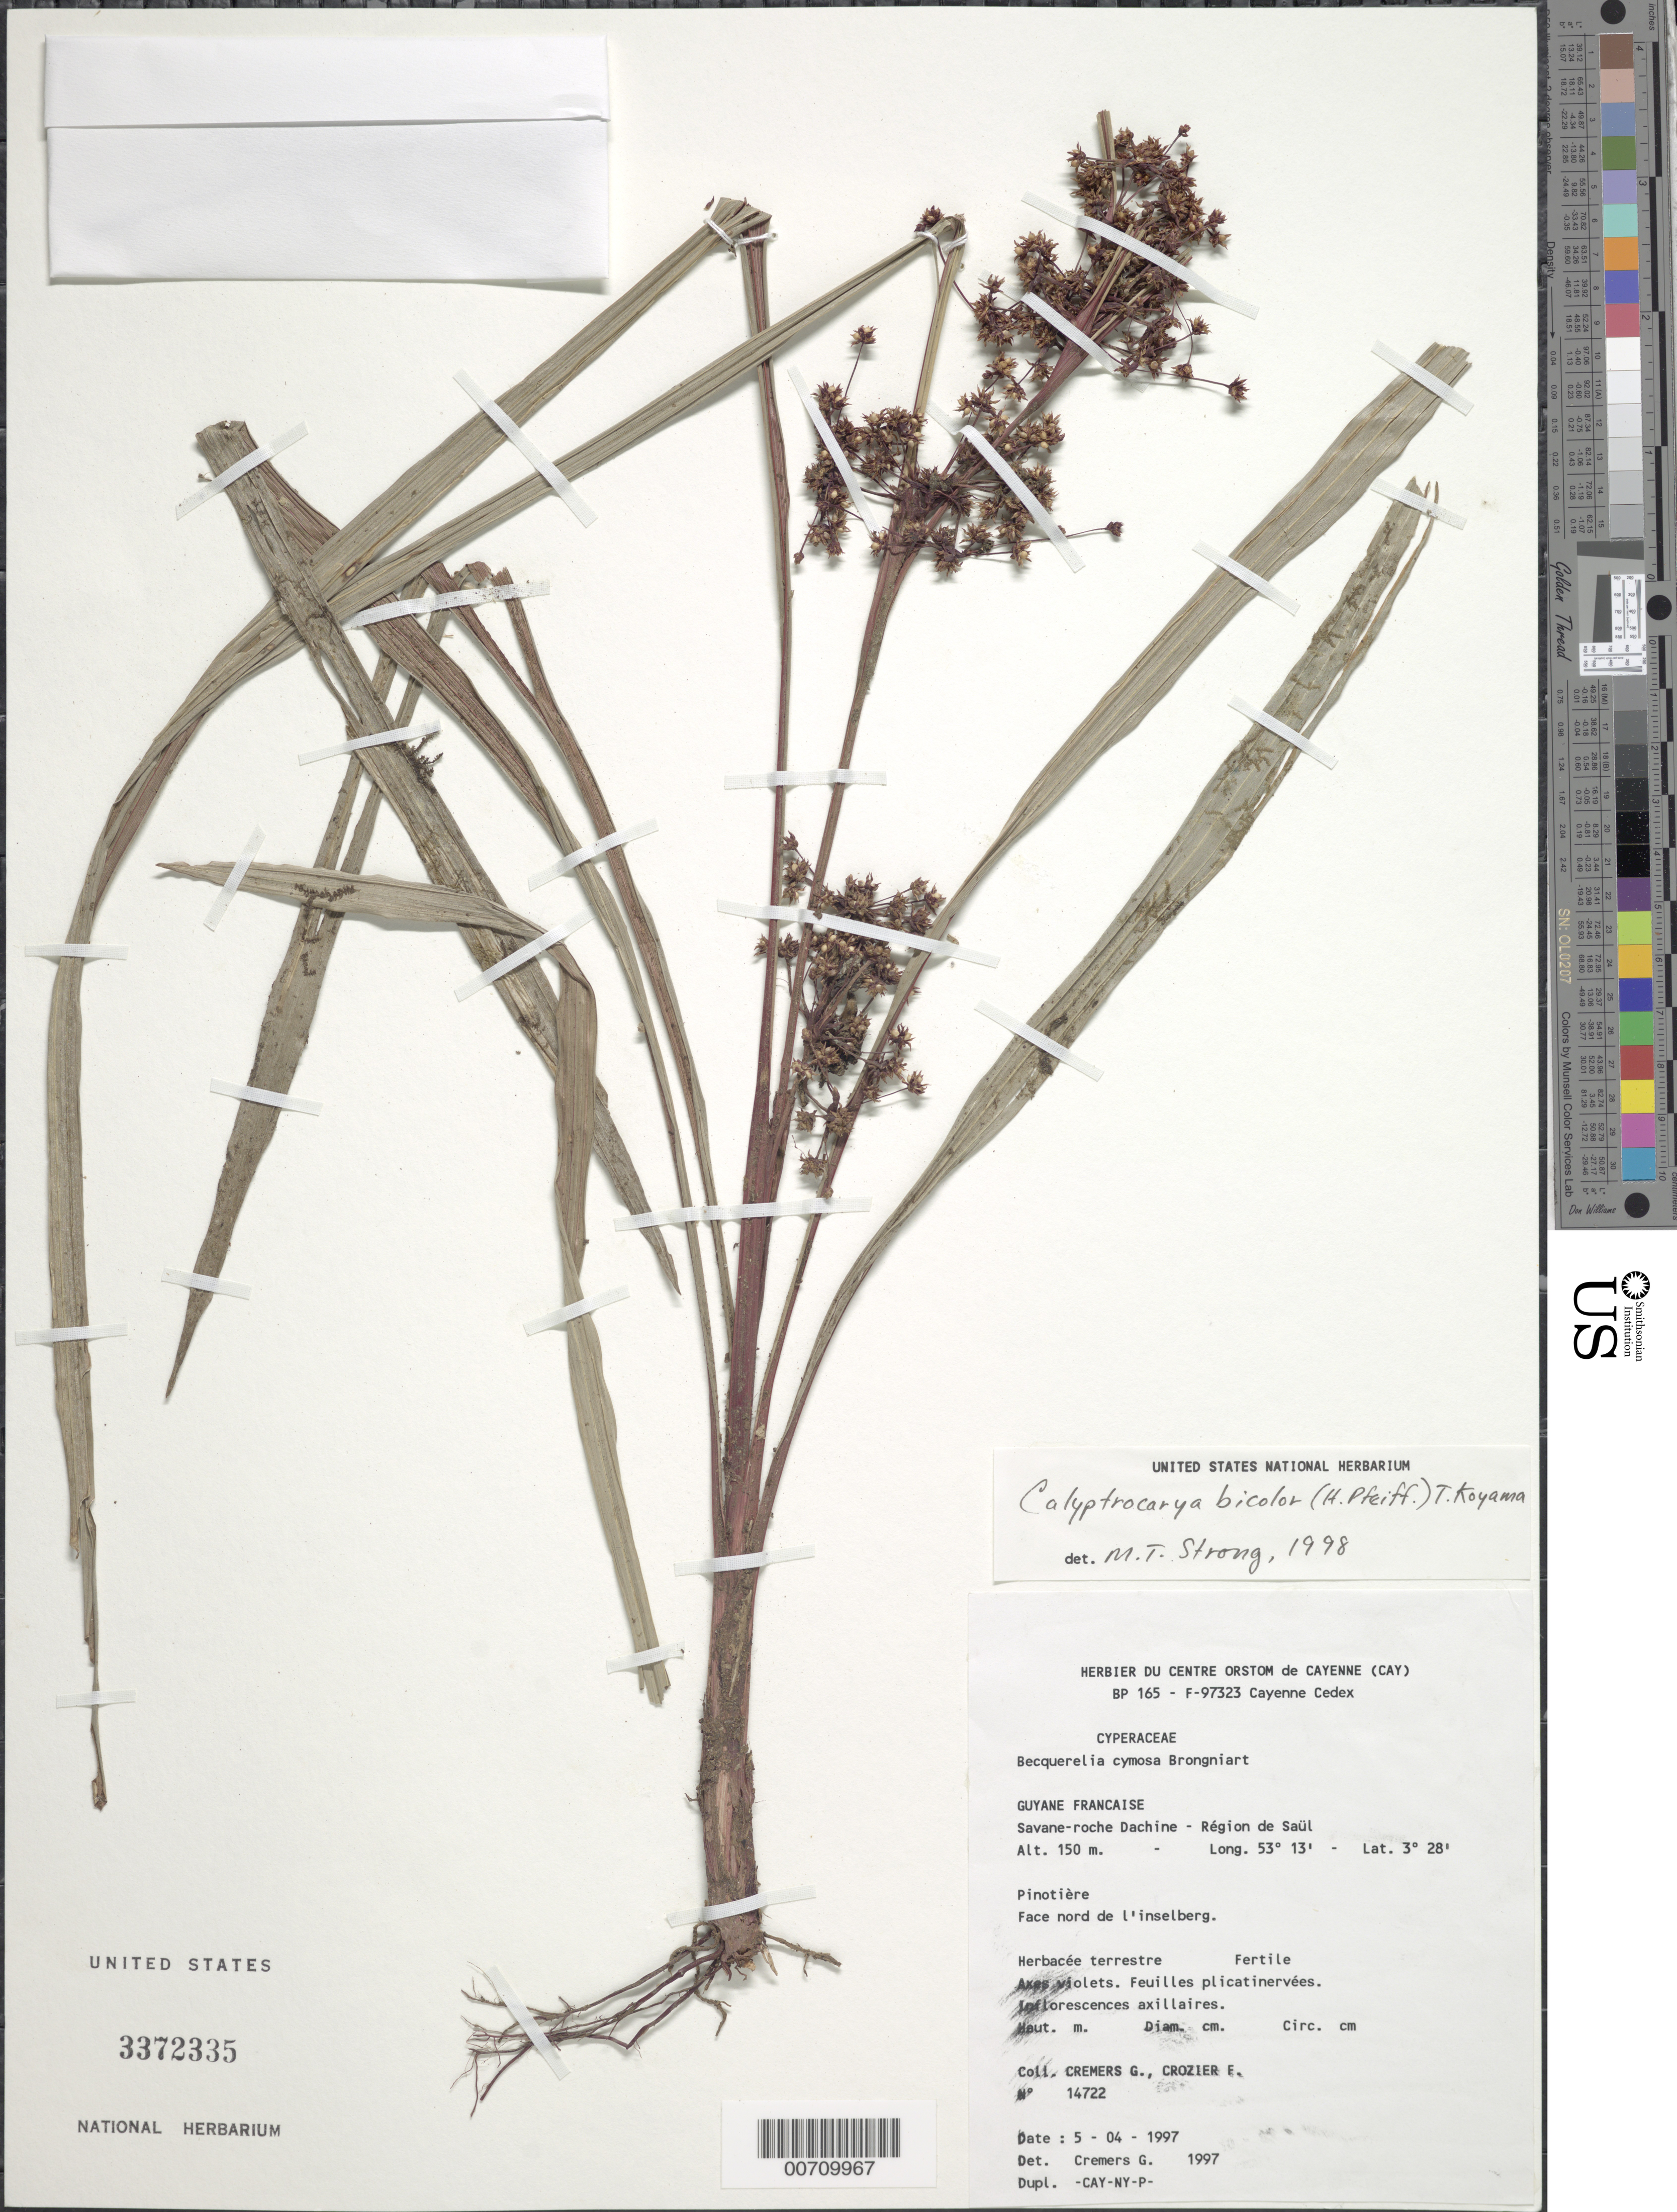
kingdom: Plantae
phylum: Tracheophyta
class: Liliopsida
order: Poales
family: Cyperaceae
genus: Calyptrocarya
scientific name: Calyptrocarya bicolor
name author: (H. Pfeiff.) T. Koyama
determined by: Strong, M. T., (US), Smithsonian Institution - National Museum of Natural History (UNITED STATES)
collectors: G. Cremers & F. Crozier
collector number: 14722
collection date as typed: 5-Apr-97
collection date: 1997-04-05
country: French Guiana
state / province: Saint-Laurent-du-Maroni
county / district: Saül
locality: Saül, savane-roche Dachine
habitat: Pinotière. Face nord de l'inselberg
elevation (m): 150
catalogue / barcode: US 3372335